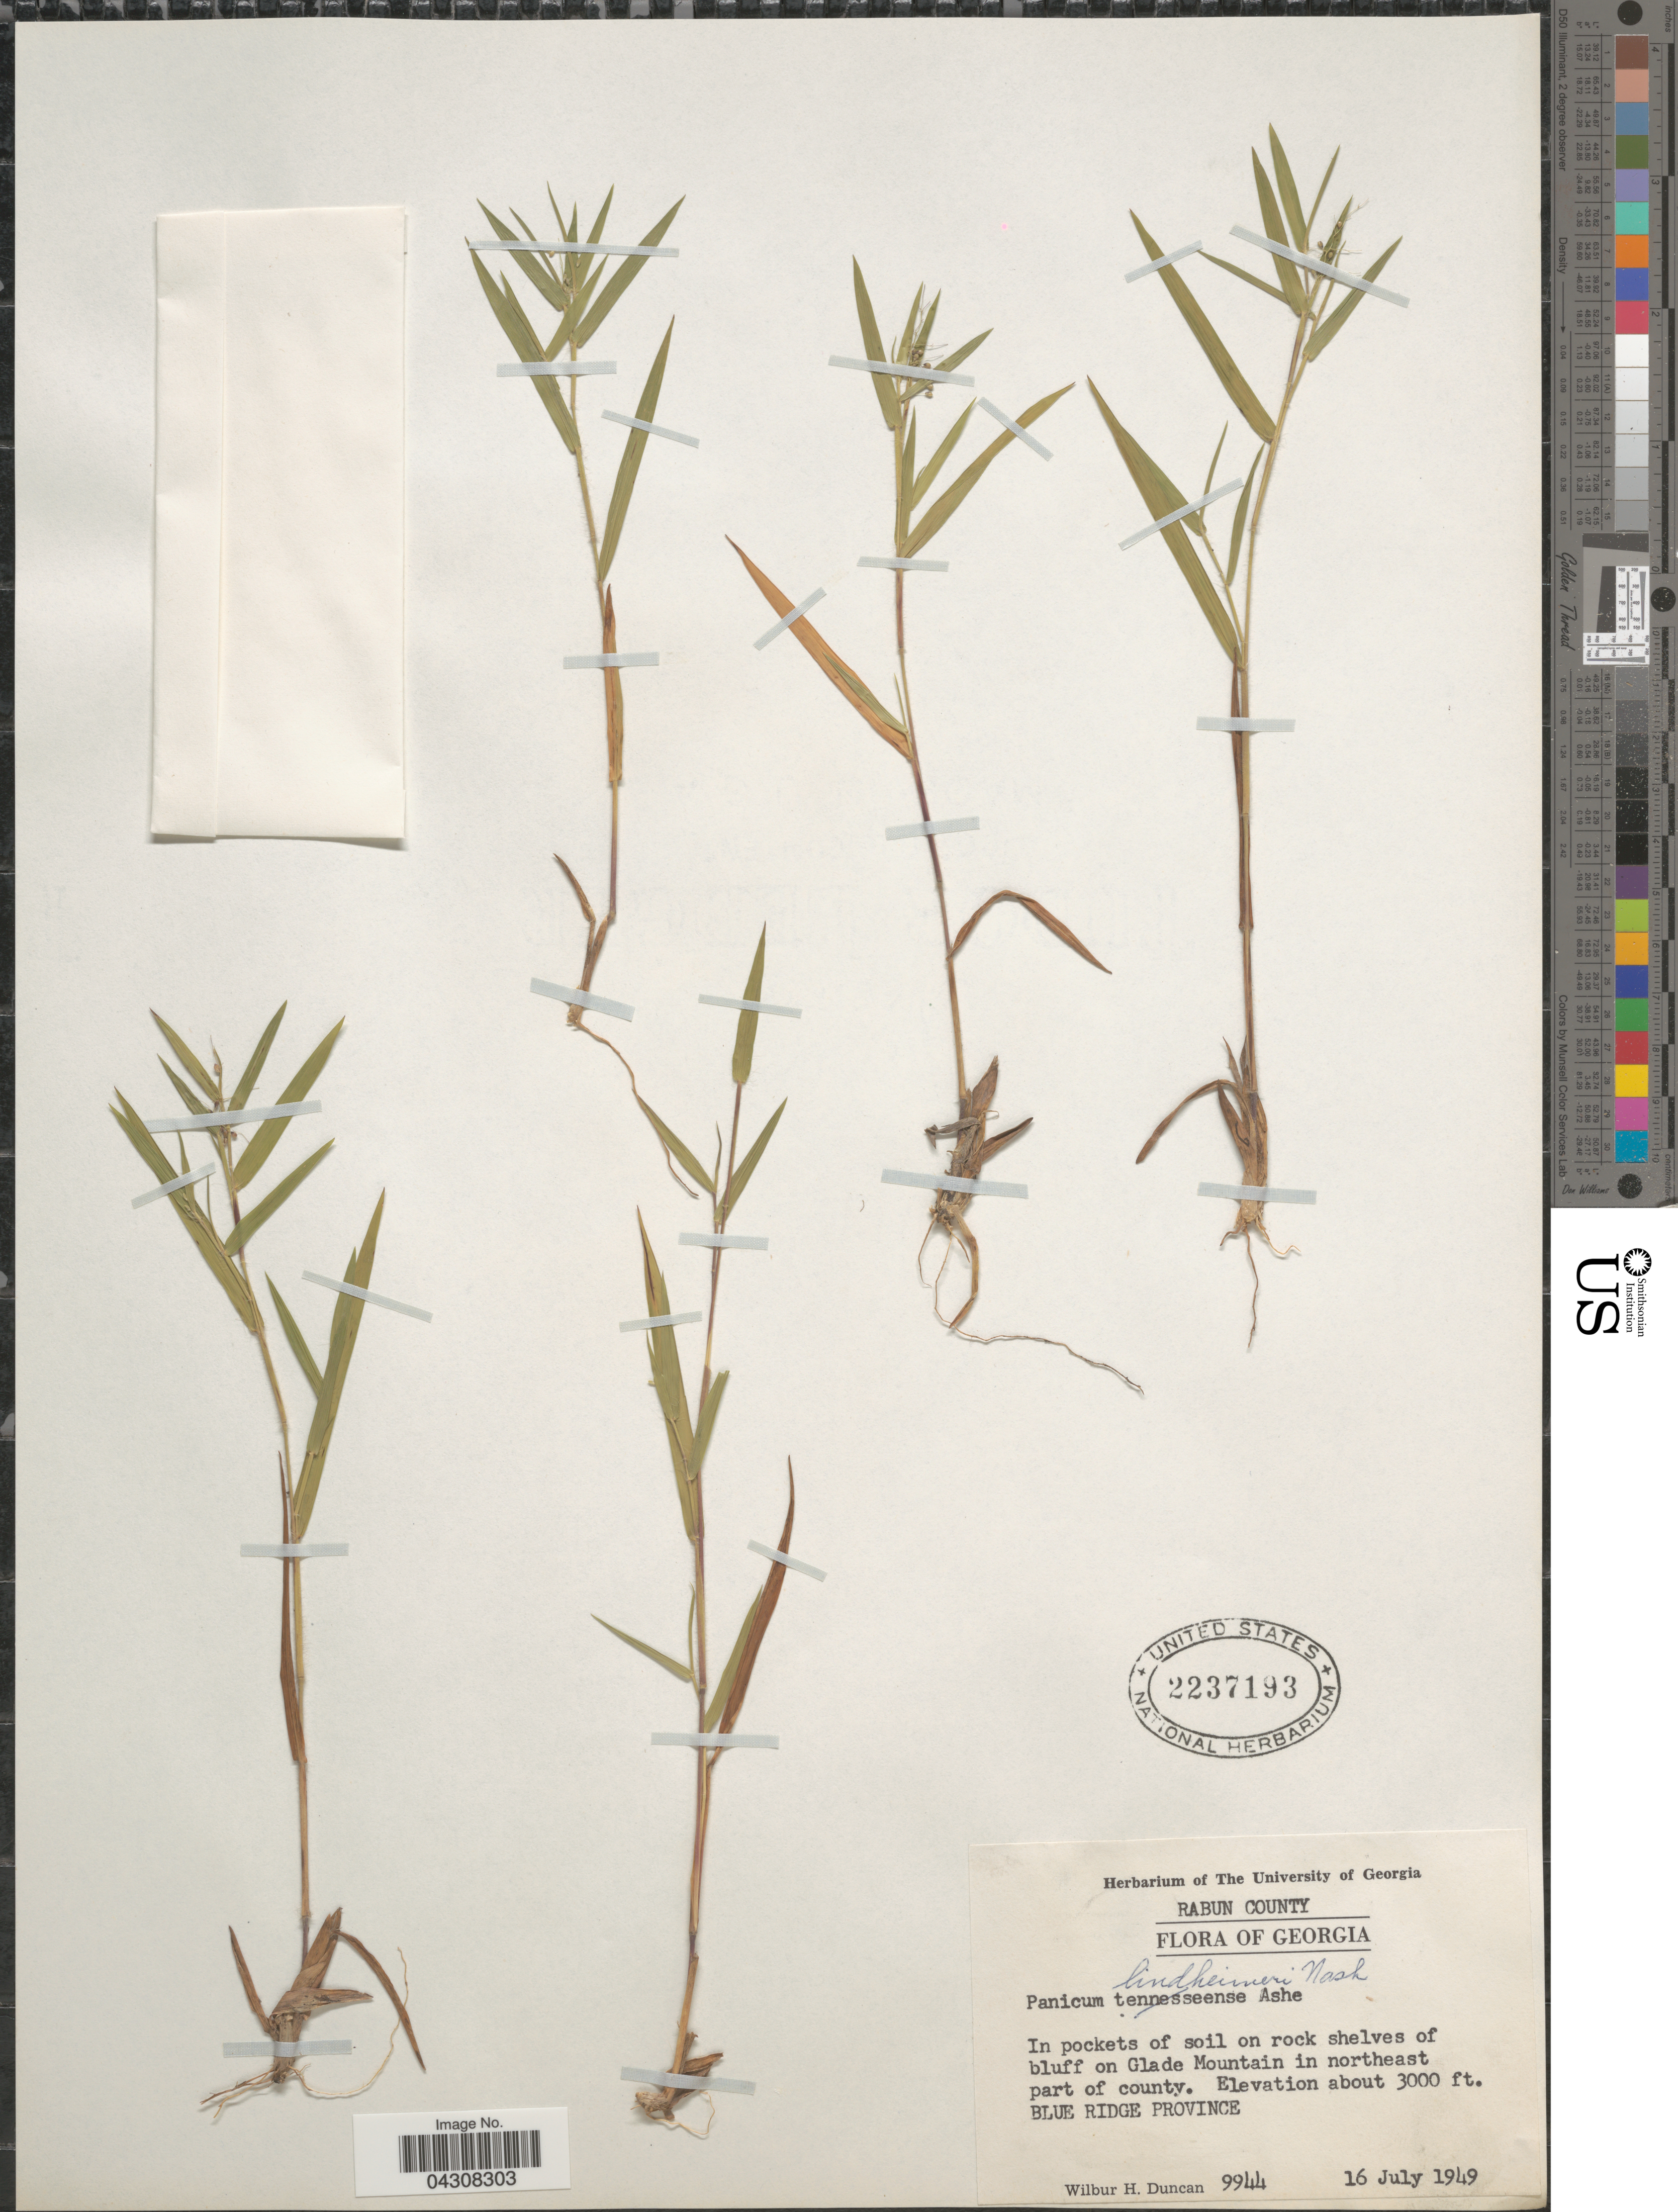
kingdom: Plantae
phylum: Tracheophyta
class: Liliopsida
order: Poales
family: Poaceae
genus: Dichanthelium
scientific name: Dichanthelium acuminatum var. acuminatum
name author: (Sw.) Gould & C.A. Clark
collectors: W. H. Duncan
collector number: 9944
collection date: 1949-07-16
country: United States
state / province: Georgia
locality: Rabun County. In pockets of soil on rock shelves of bluff on Glade Mountain in northeast part of county. Blue Ridge Province.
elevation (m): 914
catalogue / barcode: US 2237193